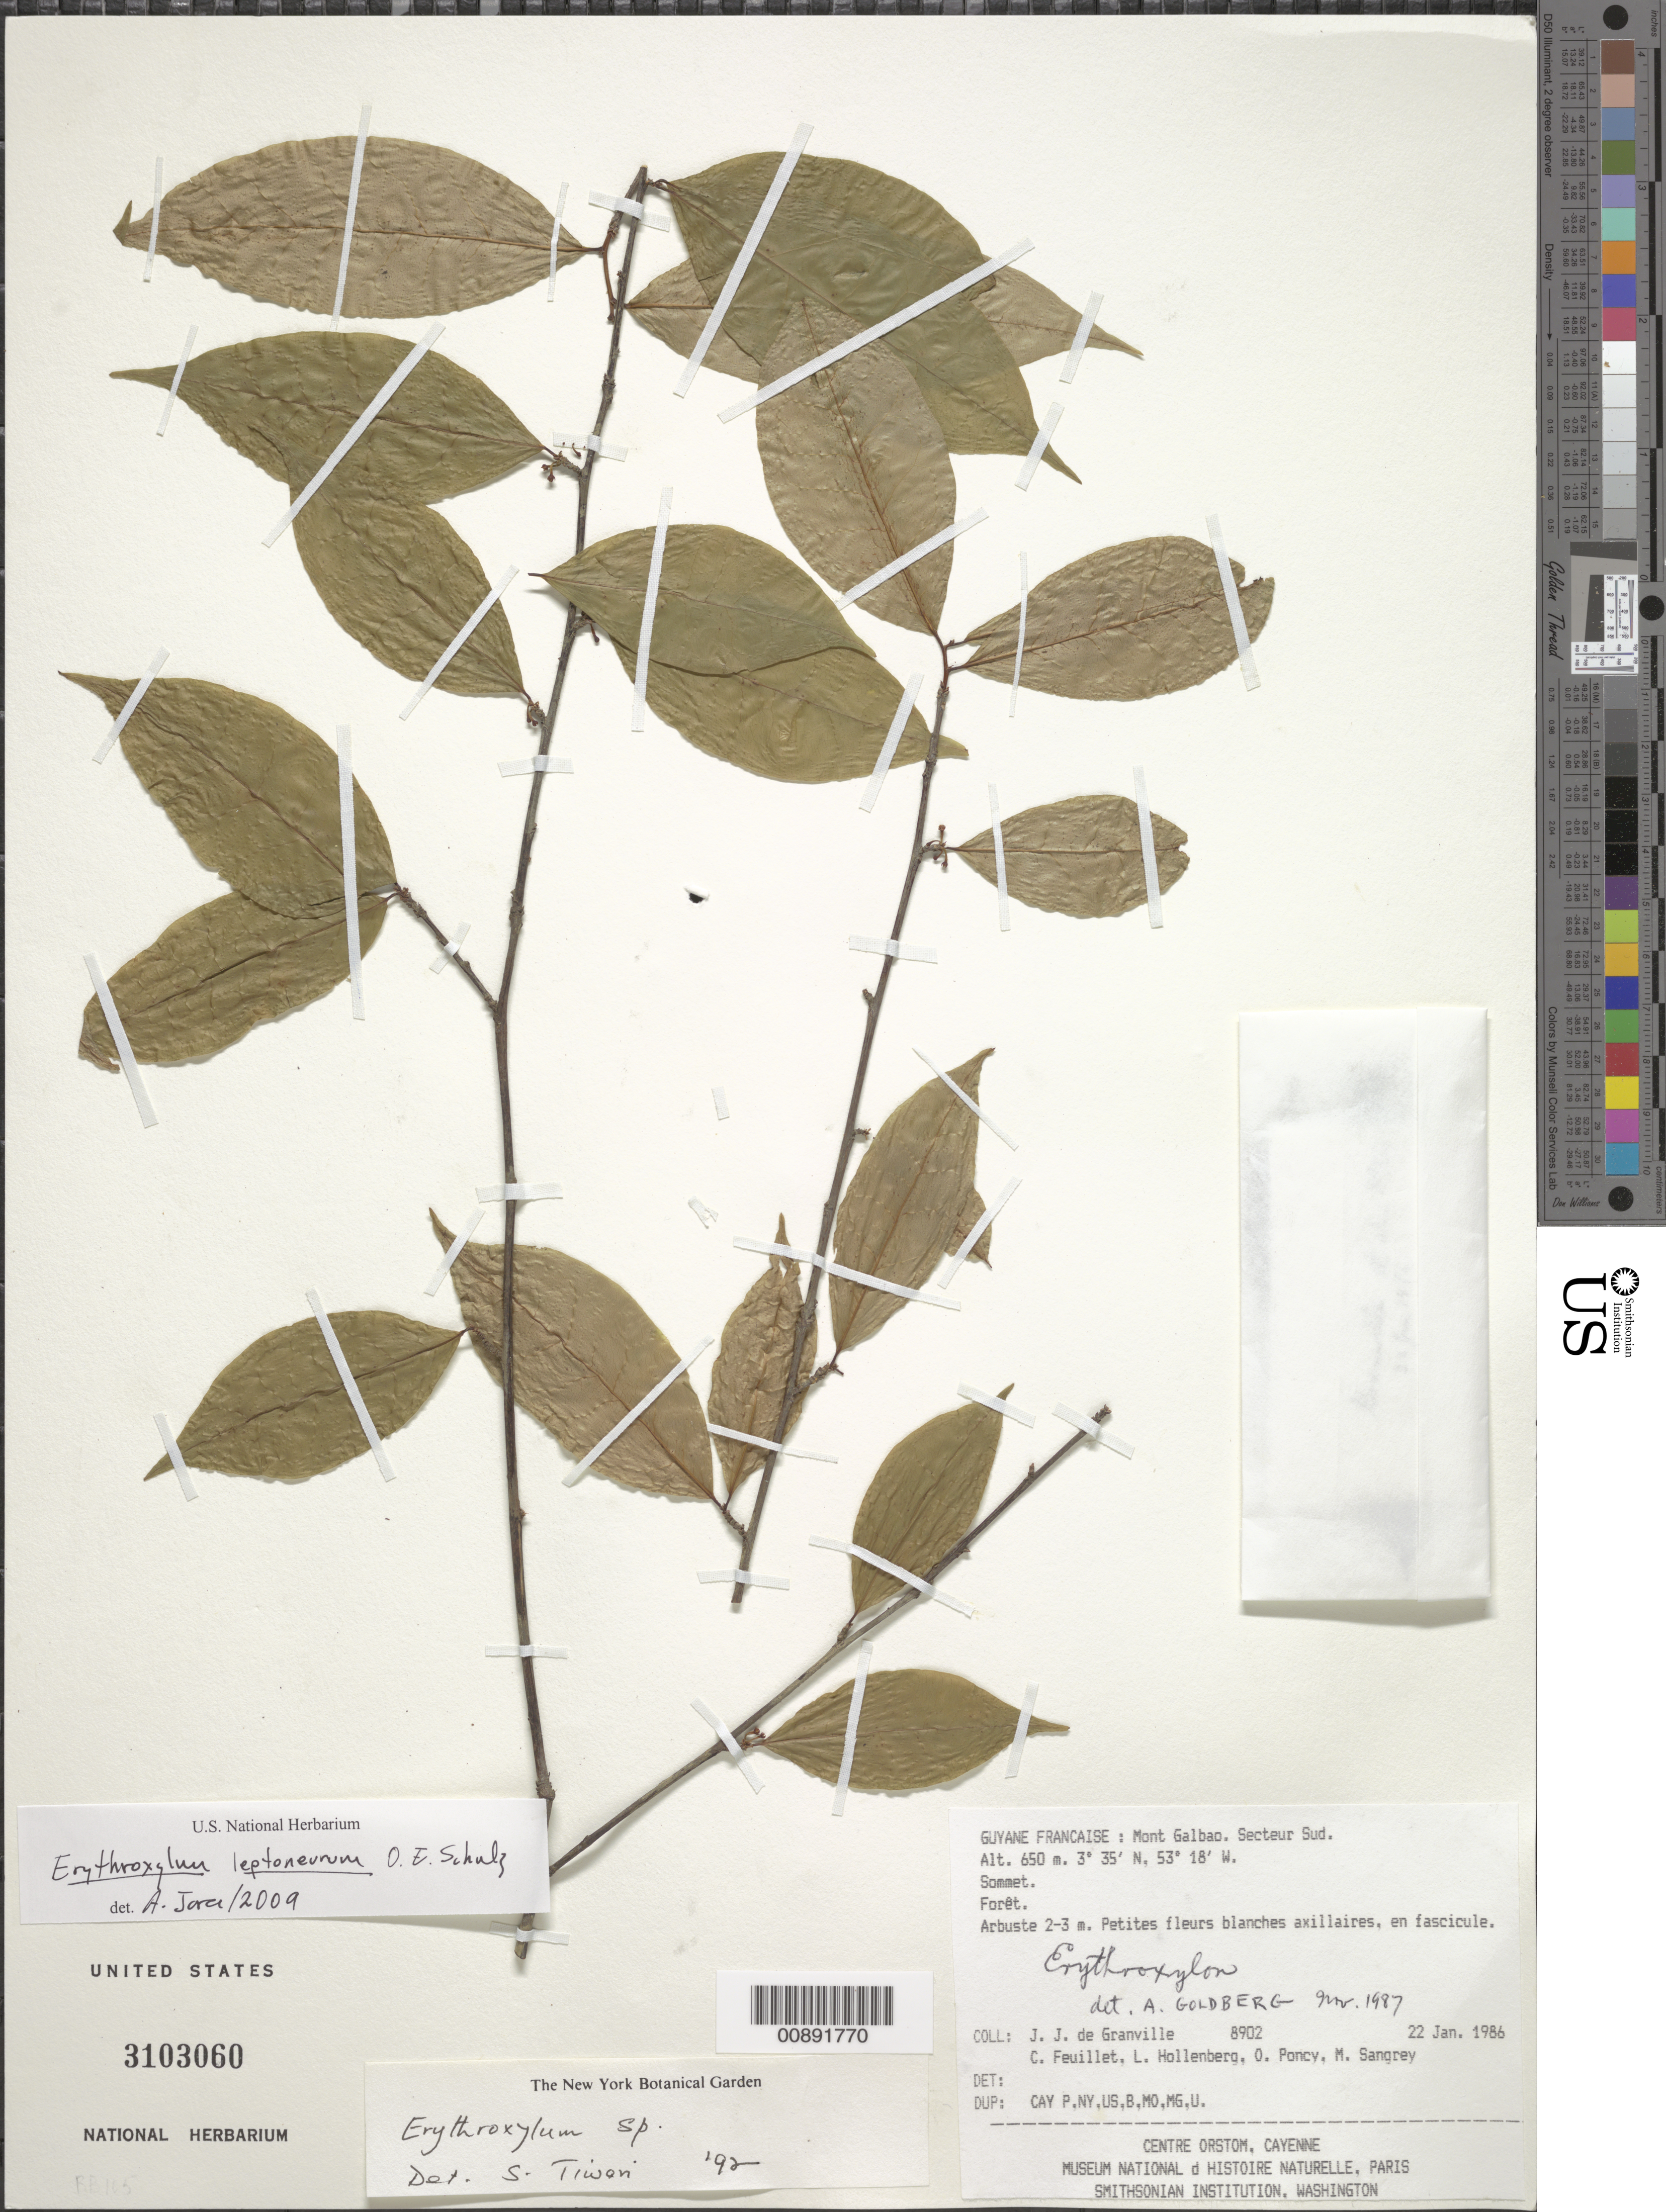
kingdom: Plantae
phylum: Tracheophyta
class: Magnoliopsida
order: Malpighiales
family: Erythroxylaceae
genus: Erythroxylum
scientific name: Erythroxylum leptoneurum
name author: O.E. Schulz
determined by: Java, A.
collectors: J.-J. de Granville, C. Feuillet, L. Hollenberg, O. Poncy & M. S. Sangrey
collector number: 8902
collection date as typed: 22-Jan-86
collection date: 1986-01-22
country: French Guiana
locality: Mont Galbao. Secteur Sud. Sommet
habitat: Forêt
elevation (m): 650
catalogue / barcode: US 3103060